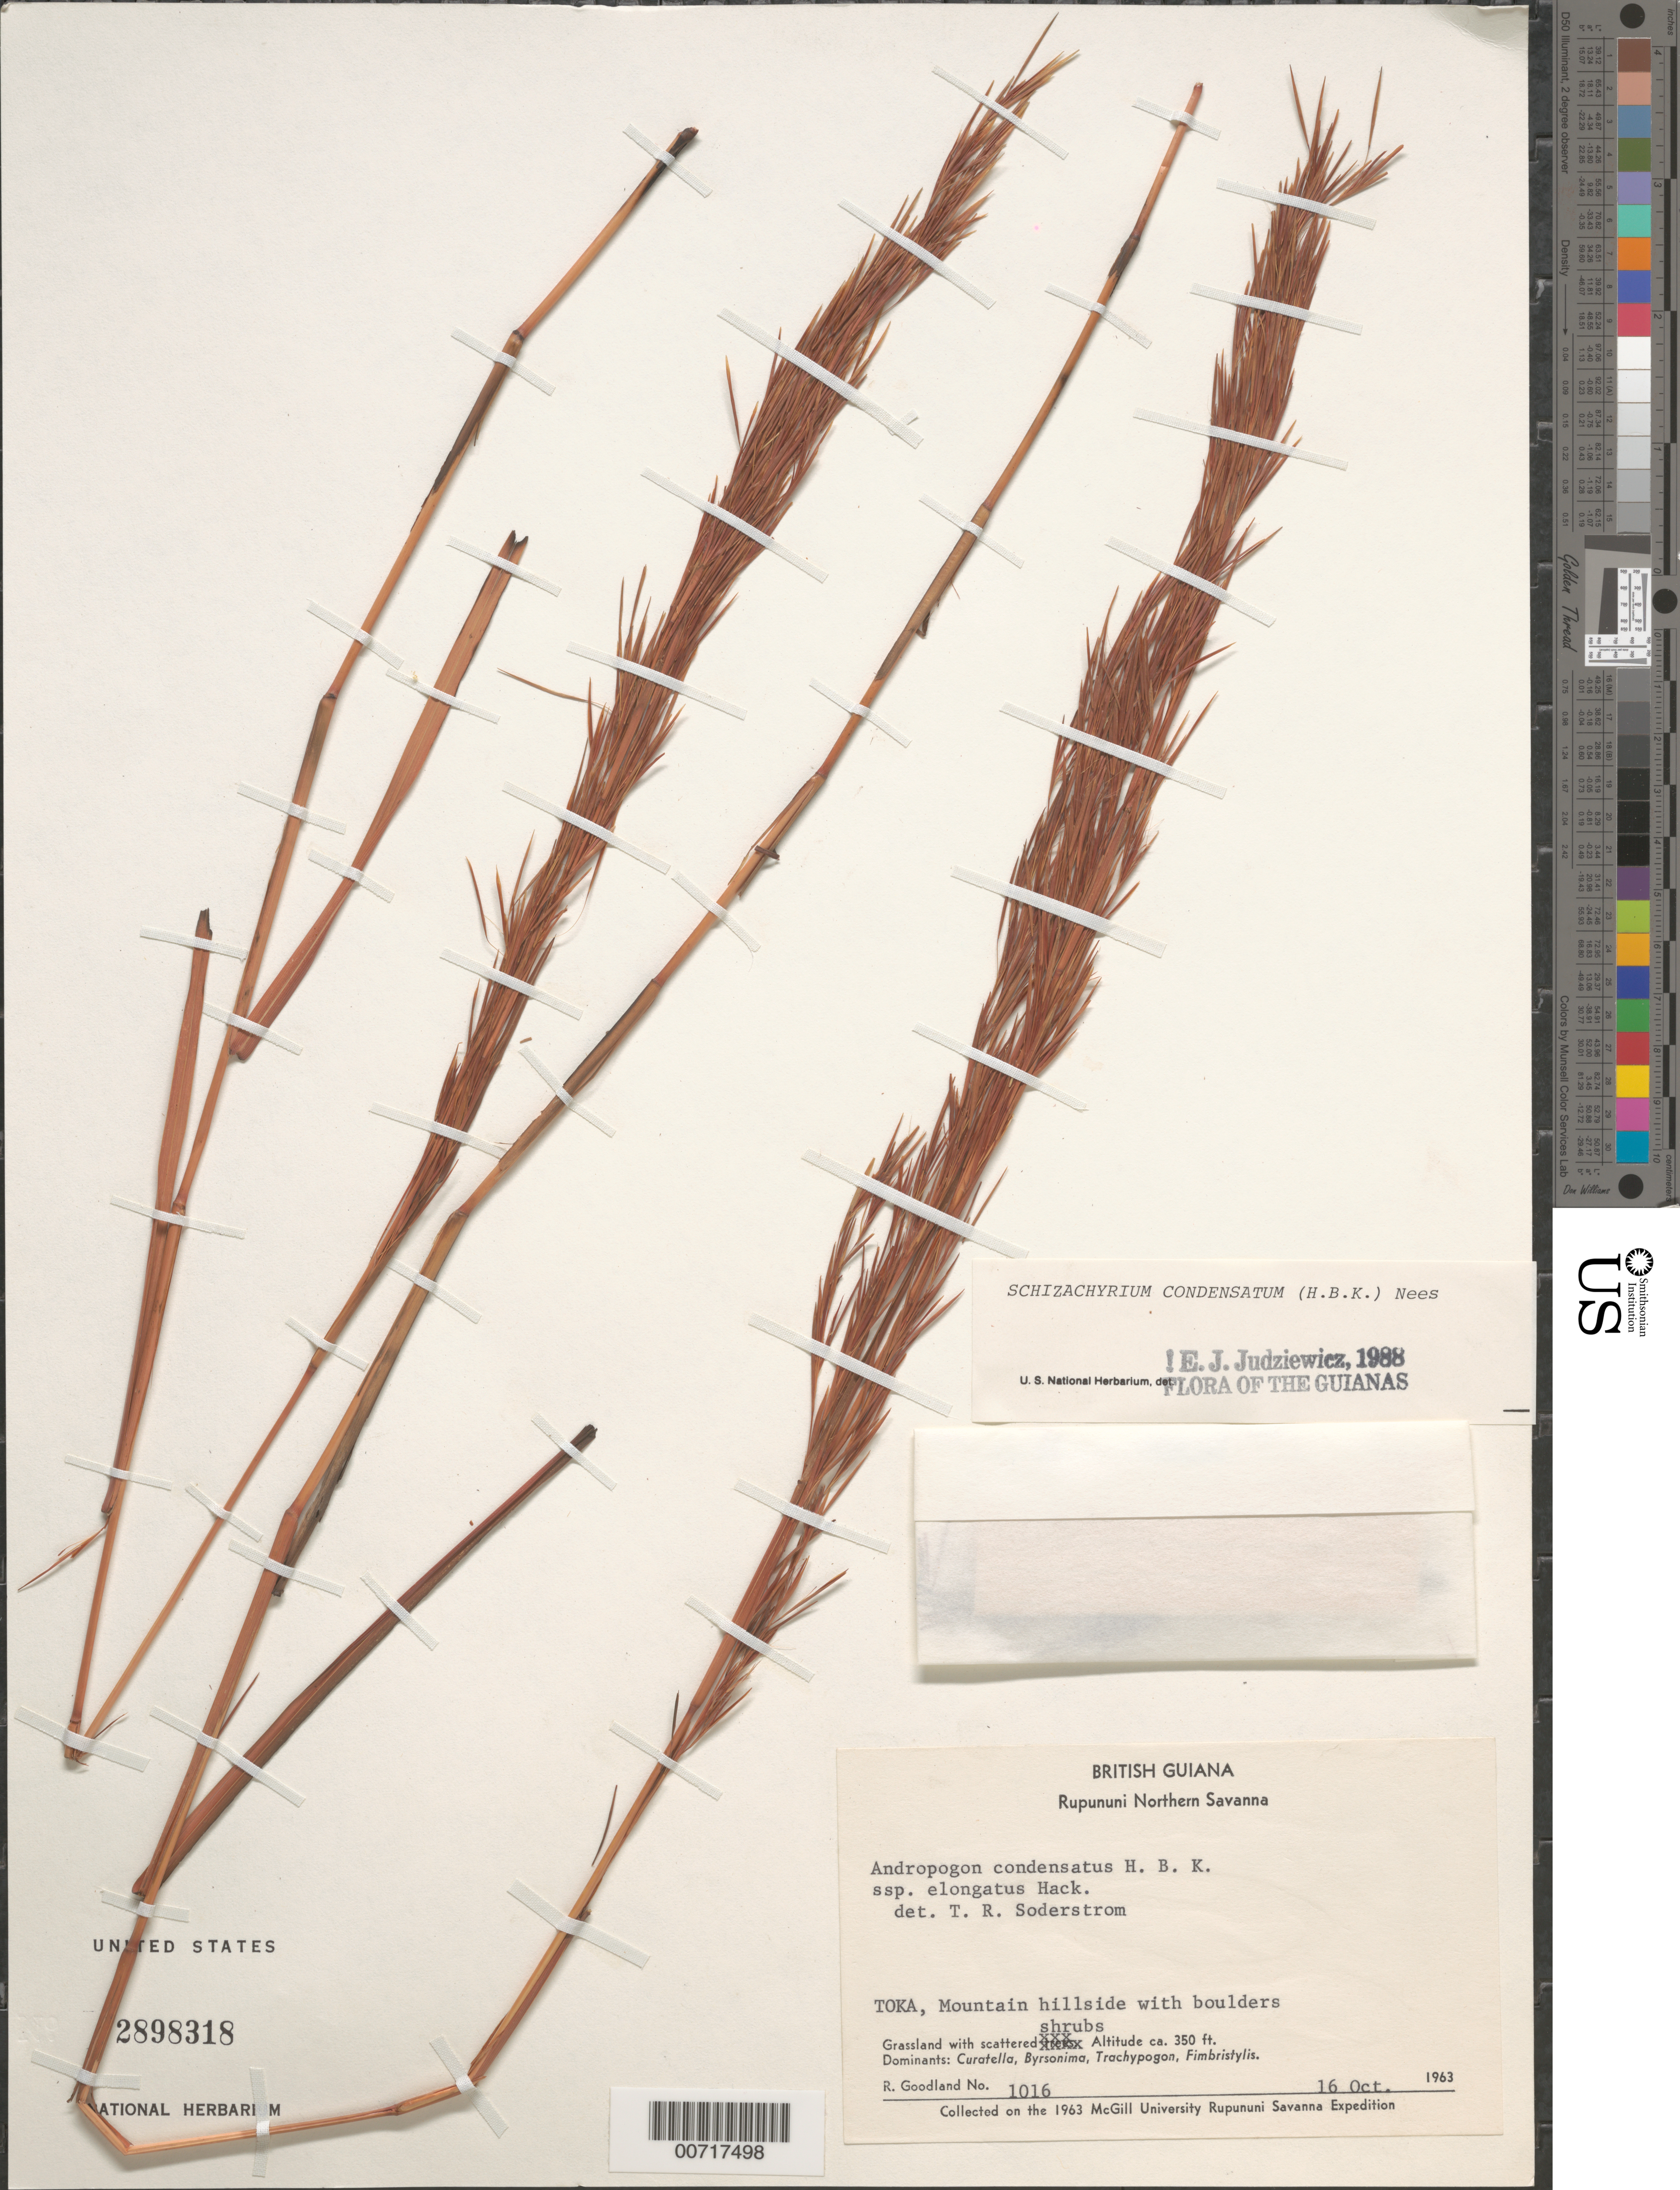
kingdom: Plantae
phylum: Tracheophyta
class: Liliopsida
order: Poales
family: Poaceae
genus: Schizachyrium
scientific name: Schizachyrium condensatum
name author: (Kunth) Nees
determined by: Judziewicz, E. J.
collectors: R. Goodland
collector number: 1016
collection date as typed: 16-Oct-63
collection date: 1963-10-16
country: Guyana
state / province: U. Takutu-U. Essequibo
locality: Rupununi Northern Savanna, Toka Hill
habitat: Grassland with scattered shrubs. Dominants: Curatella, Byrsonima, Trachypogon, Fimbristylis; Mountain hillside with boulders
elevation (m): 107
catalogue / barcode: US 2898318